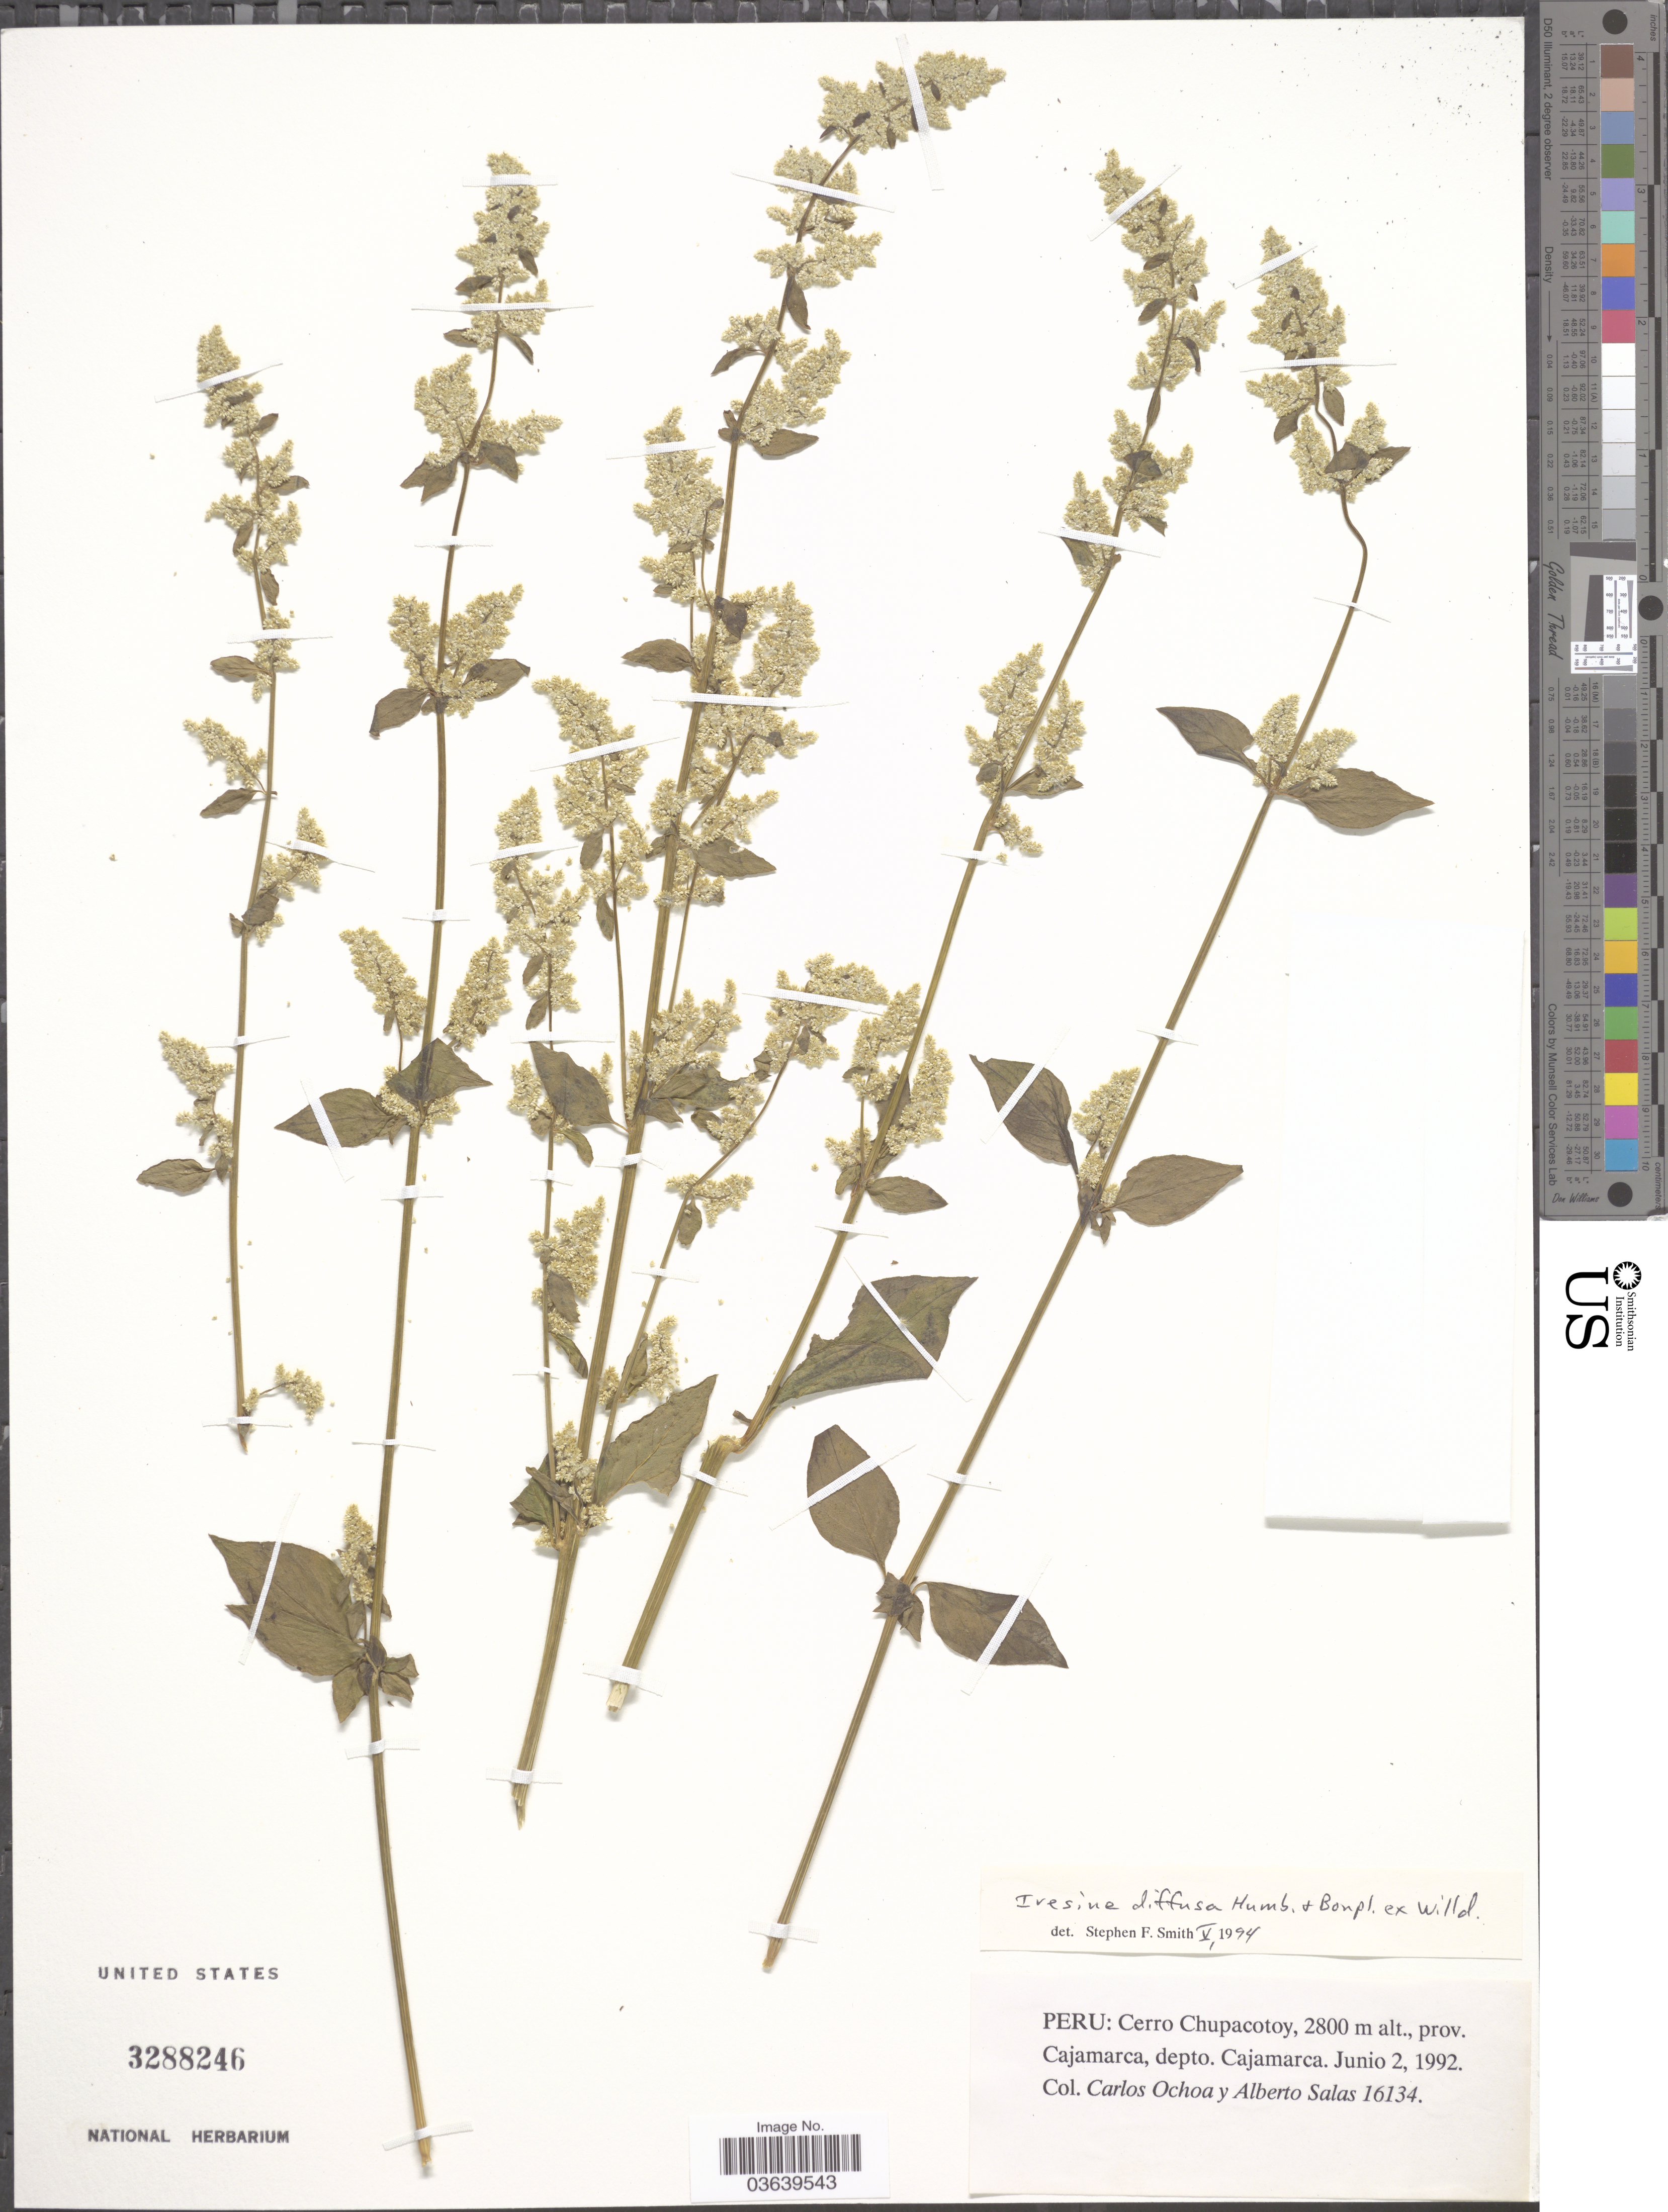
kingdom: Plantae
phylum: Tracheophyta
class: Magnoliopsida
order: Caryophyllales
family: Amaranthaceae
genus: Iresine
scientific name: Iresine celosia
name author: L.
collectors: C. Ochoa & A. Salas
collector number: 16134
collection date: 1992-06-02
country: Peru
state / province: Cajamarca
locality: Cerro Chupacotoy, depto. Cajamarca.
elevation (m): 2800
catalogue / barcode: US 3288246